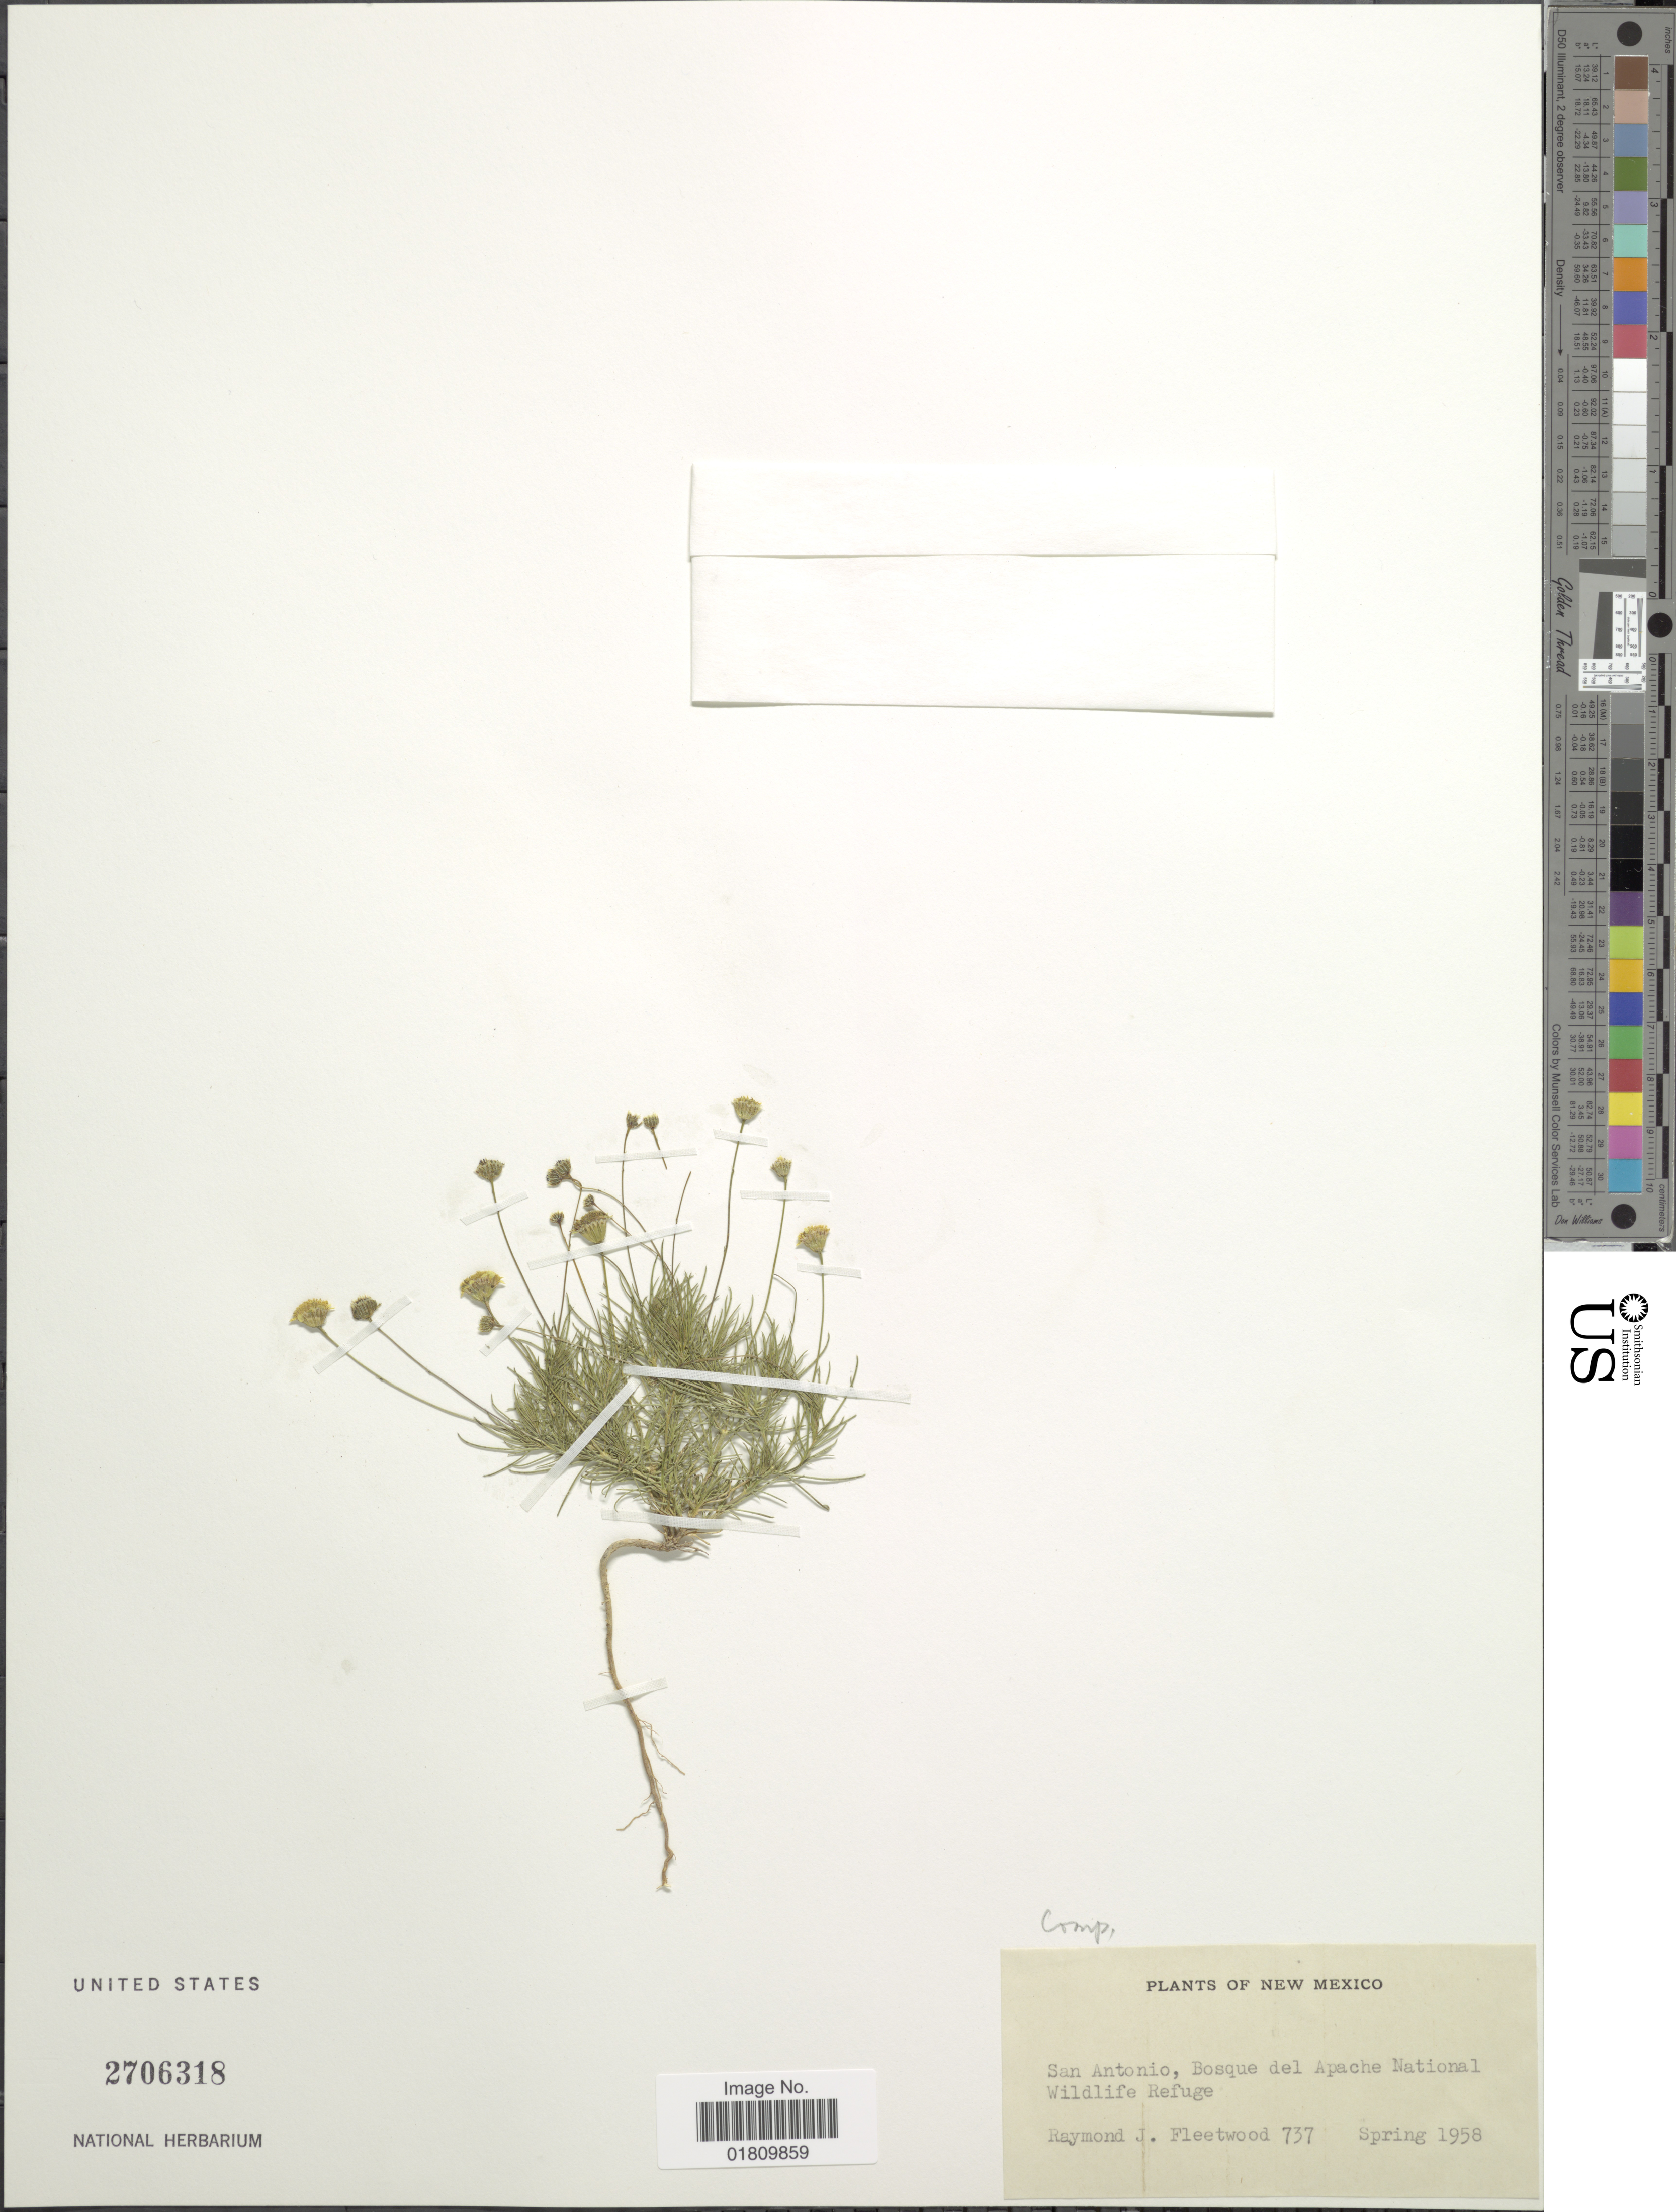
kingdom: Plantae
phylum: Tracheophyta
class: Magnoliopsida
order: Asterales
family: Asteraceae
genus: Thymophylla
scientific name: Thymophylla pentachaeta var. belenidium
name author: (DC.) Strother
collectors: R. J. Fleetwood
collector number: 737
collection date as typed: Spring 1958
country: United States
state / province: New Mexico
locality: San Antonio, Bosque del Apache National Wildlife Refuge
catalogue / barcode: US 2706318